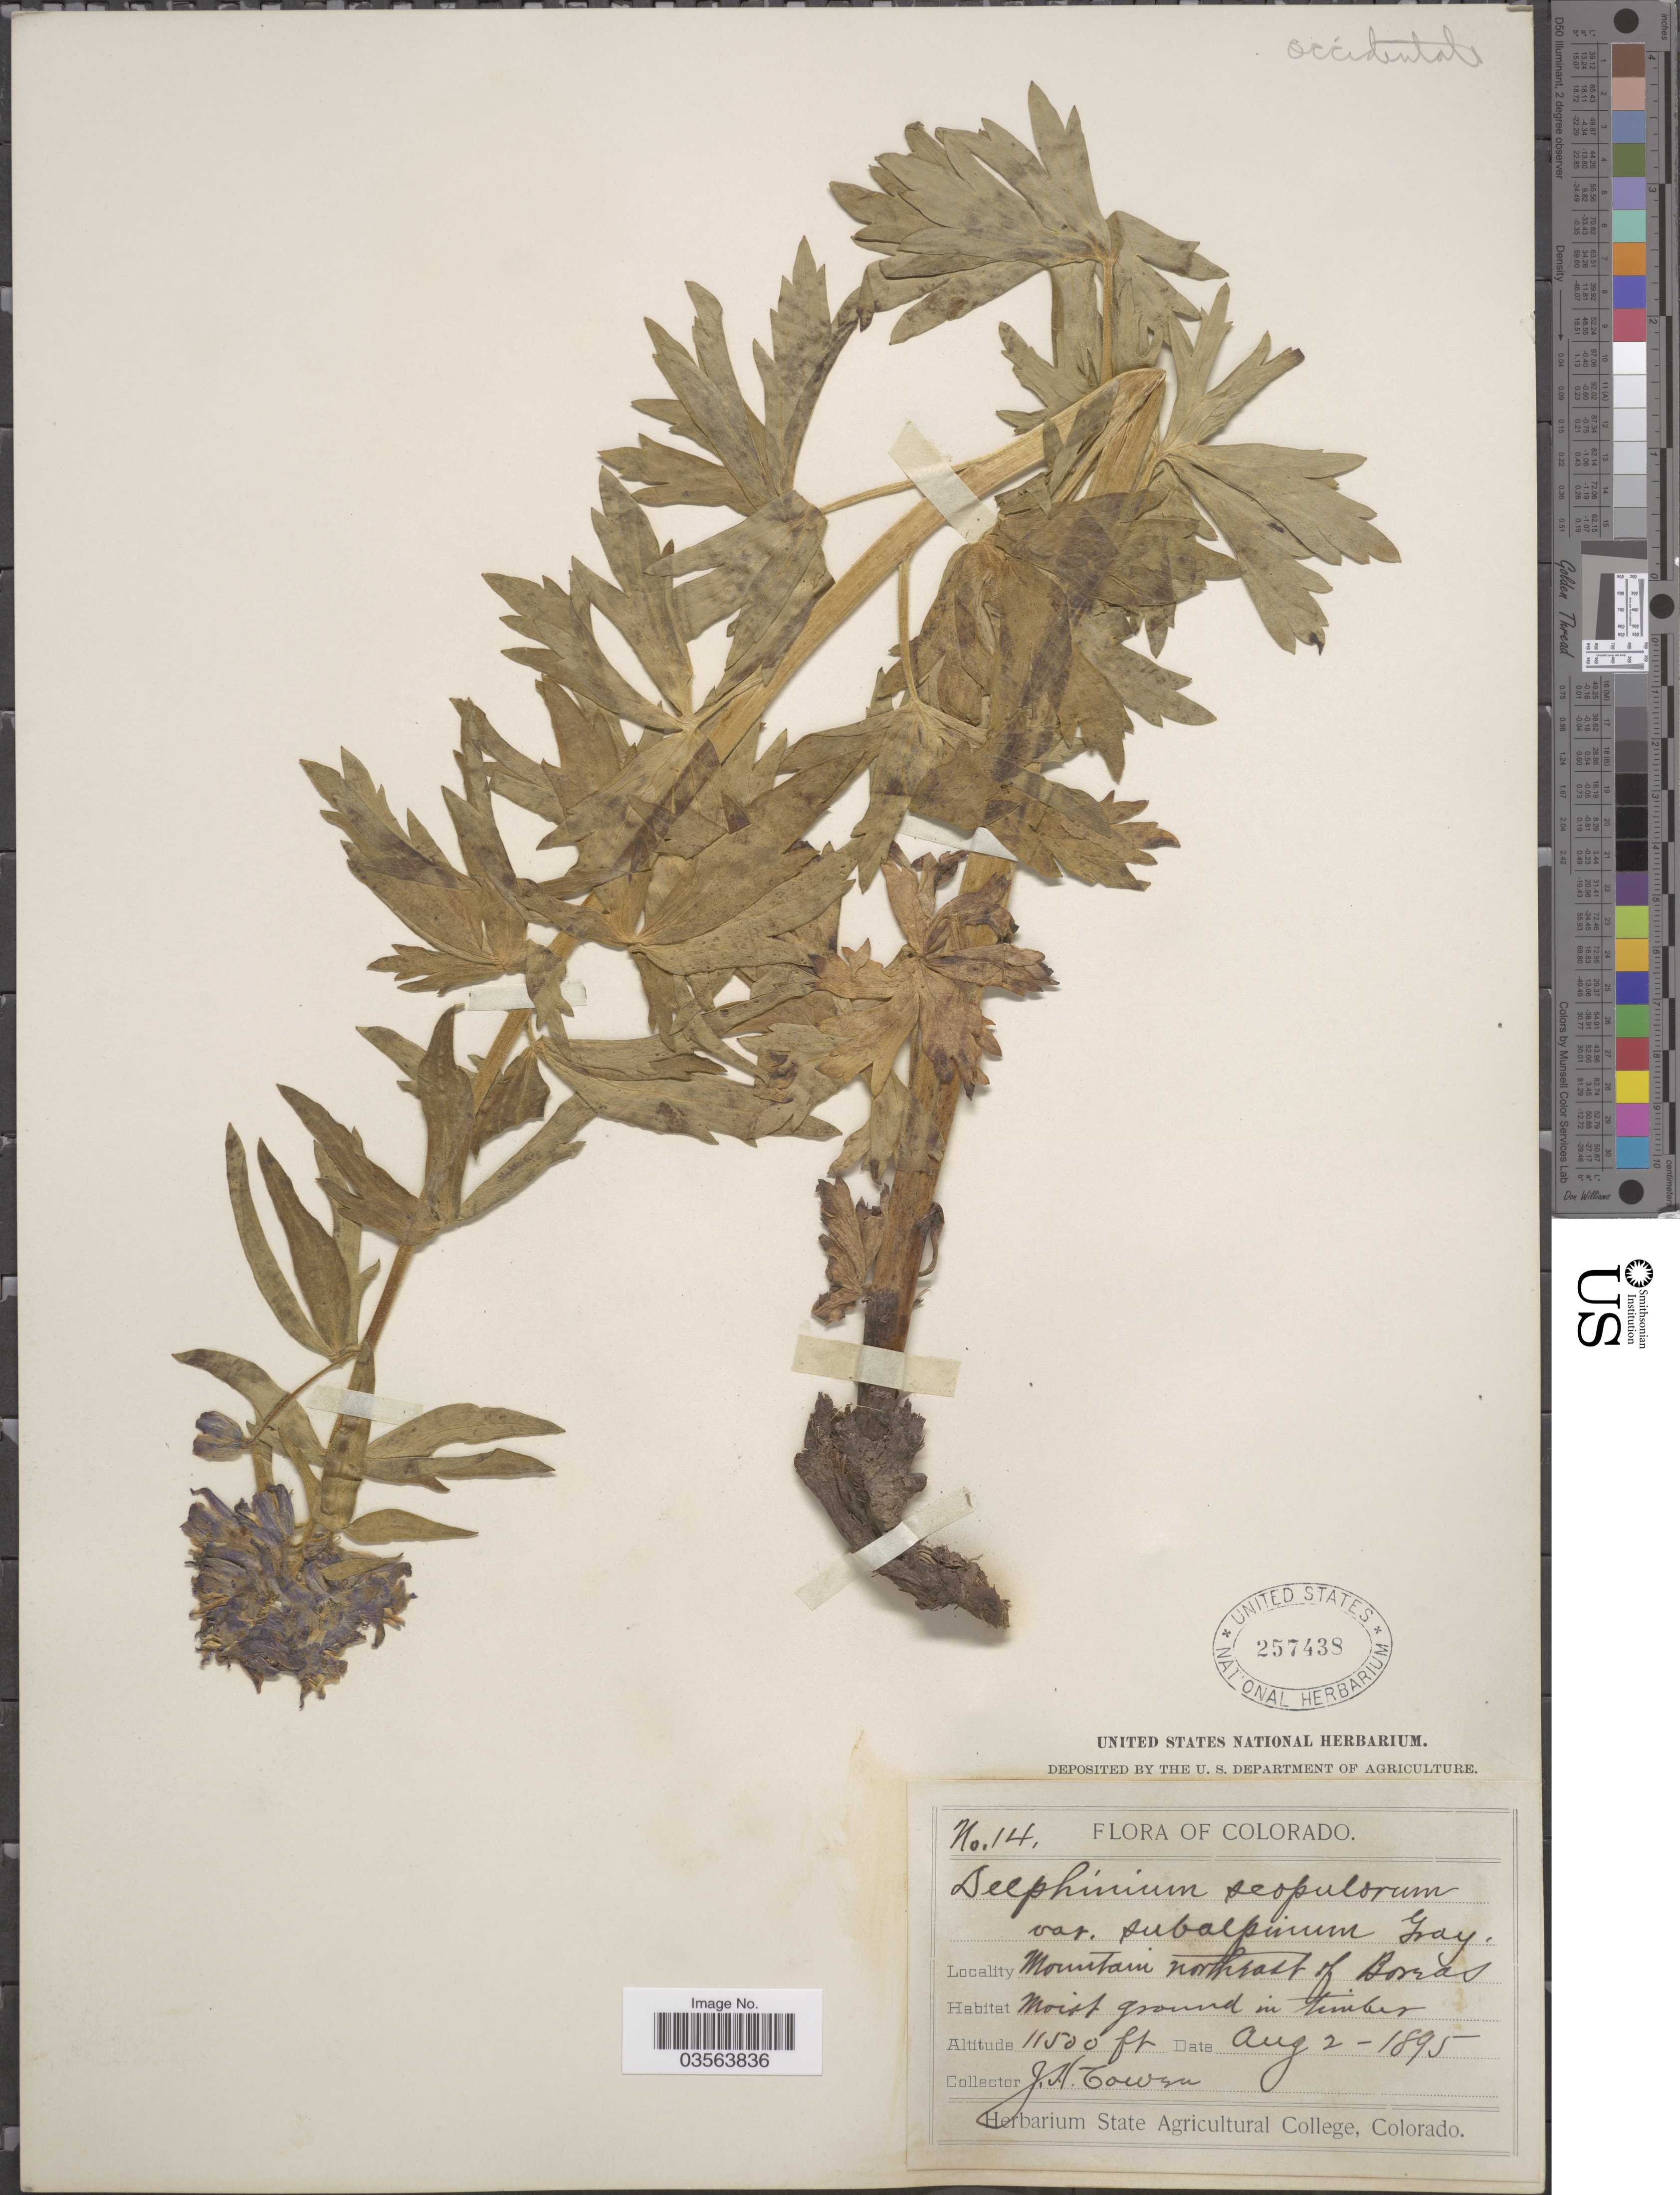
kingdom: Plantae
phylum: Tracheophyta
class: Magnoliopsida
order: Ranunculales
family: Ranunculaceae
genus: Delphinium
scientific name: Delphinium x occidentale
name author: (S. Watson) S. Watson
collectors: J. H. Cowen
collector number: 14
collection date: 1895-08-02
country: United States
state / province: Colorado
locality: Mountain northeast of Boreas.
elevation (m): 3505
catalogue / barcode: US 257438